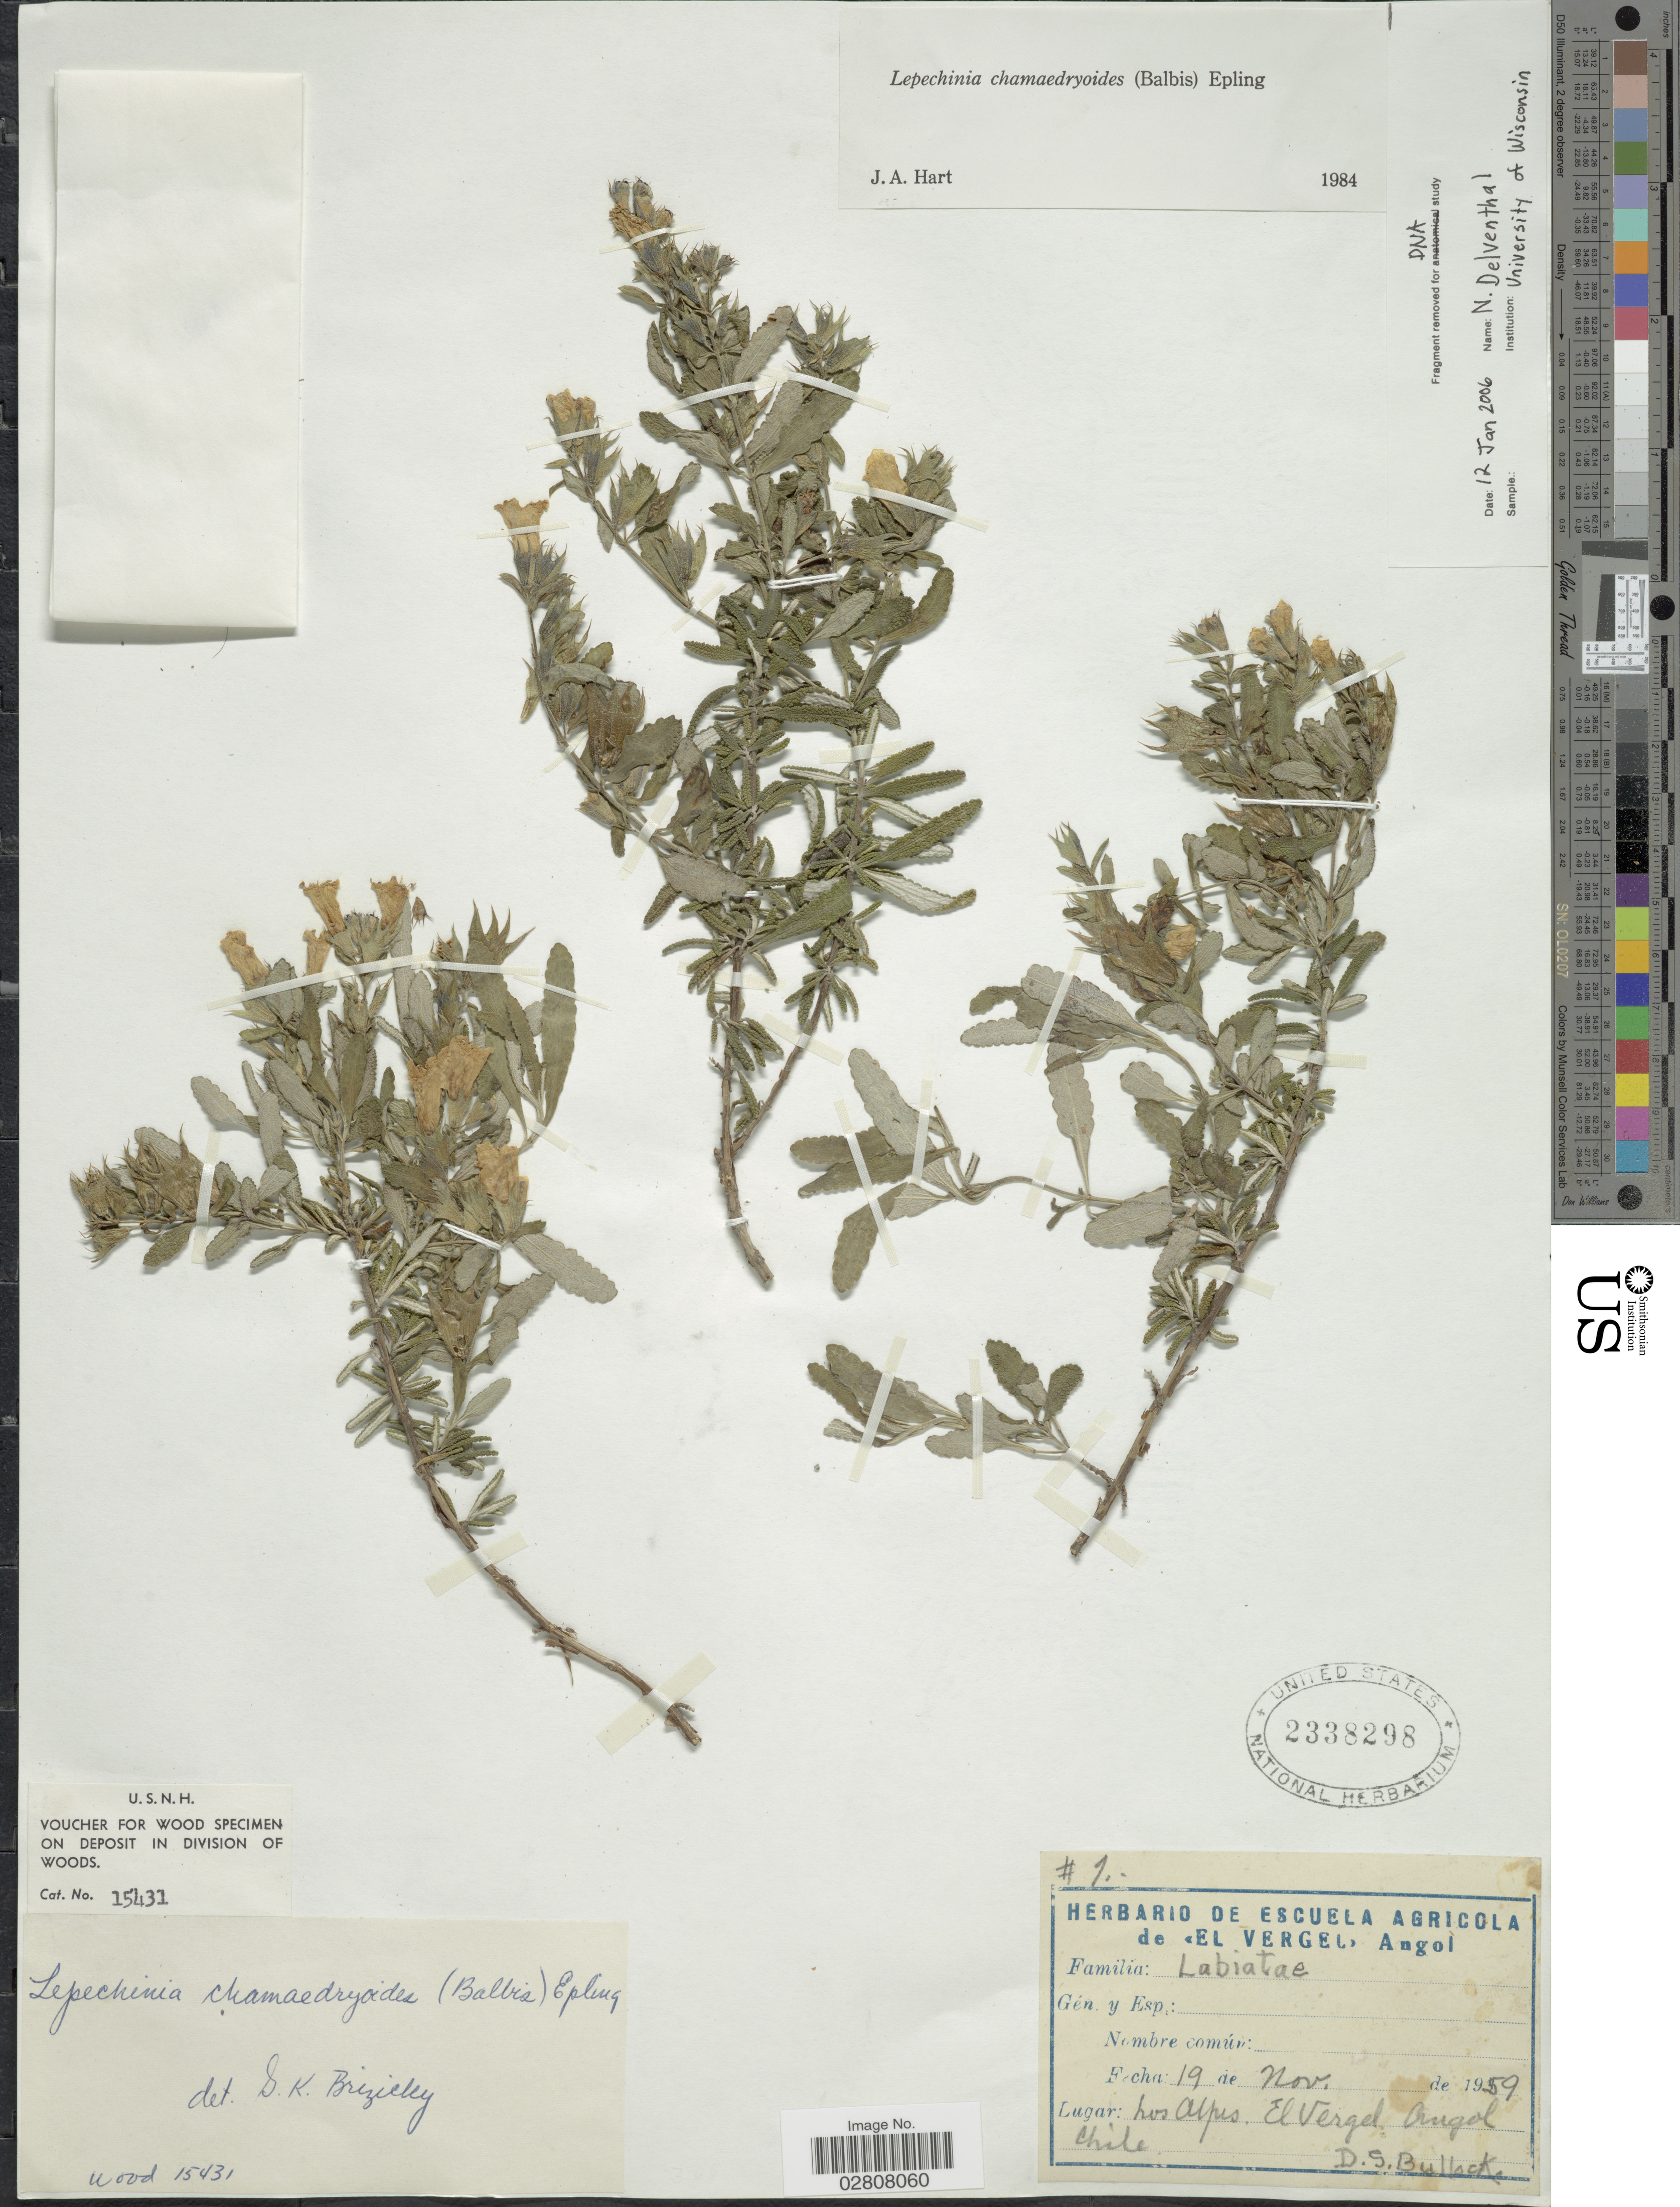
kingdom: Plantae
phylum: Tracheophyta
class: Magnoliopsida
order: Lamiales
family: Lamiaceae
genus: Lepechinia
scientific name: Lepechinia chamaedryoides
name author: (Balb.) Epling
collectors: D. S. Bullock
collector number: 1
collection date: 1959-11-19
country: Chile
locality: Los Alpes, El Vergel. Angol.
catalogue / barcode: US 2338298